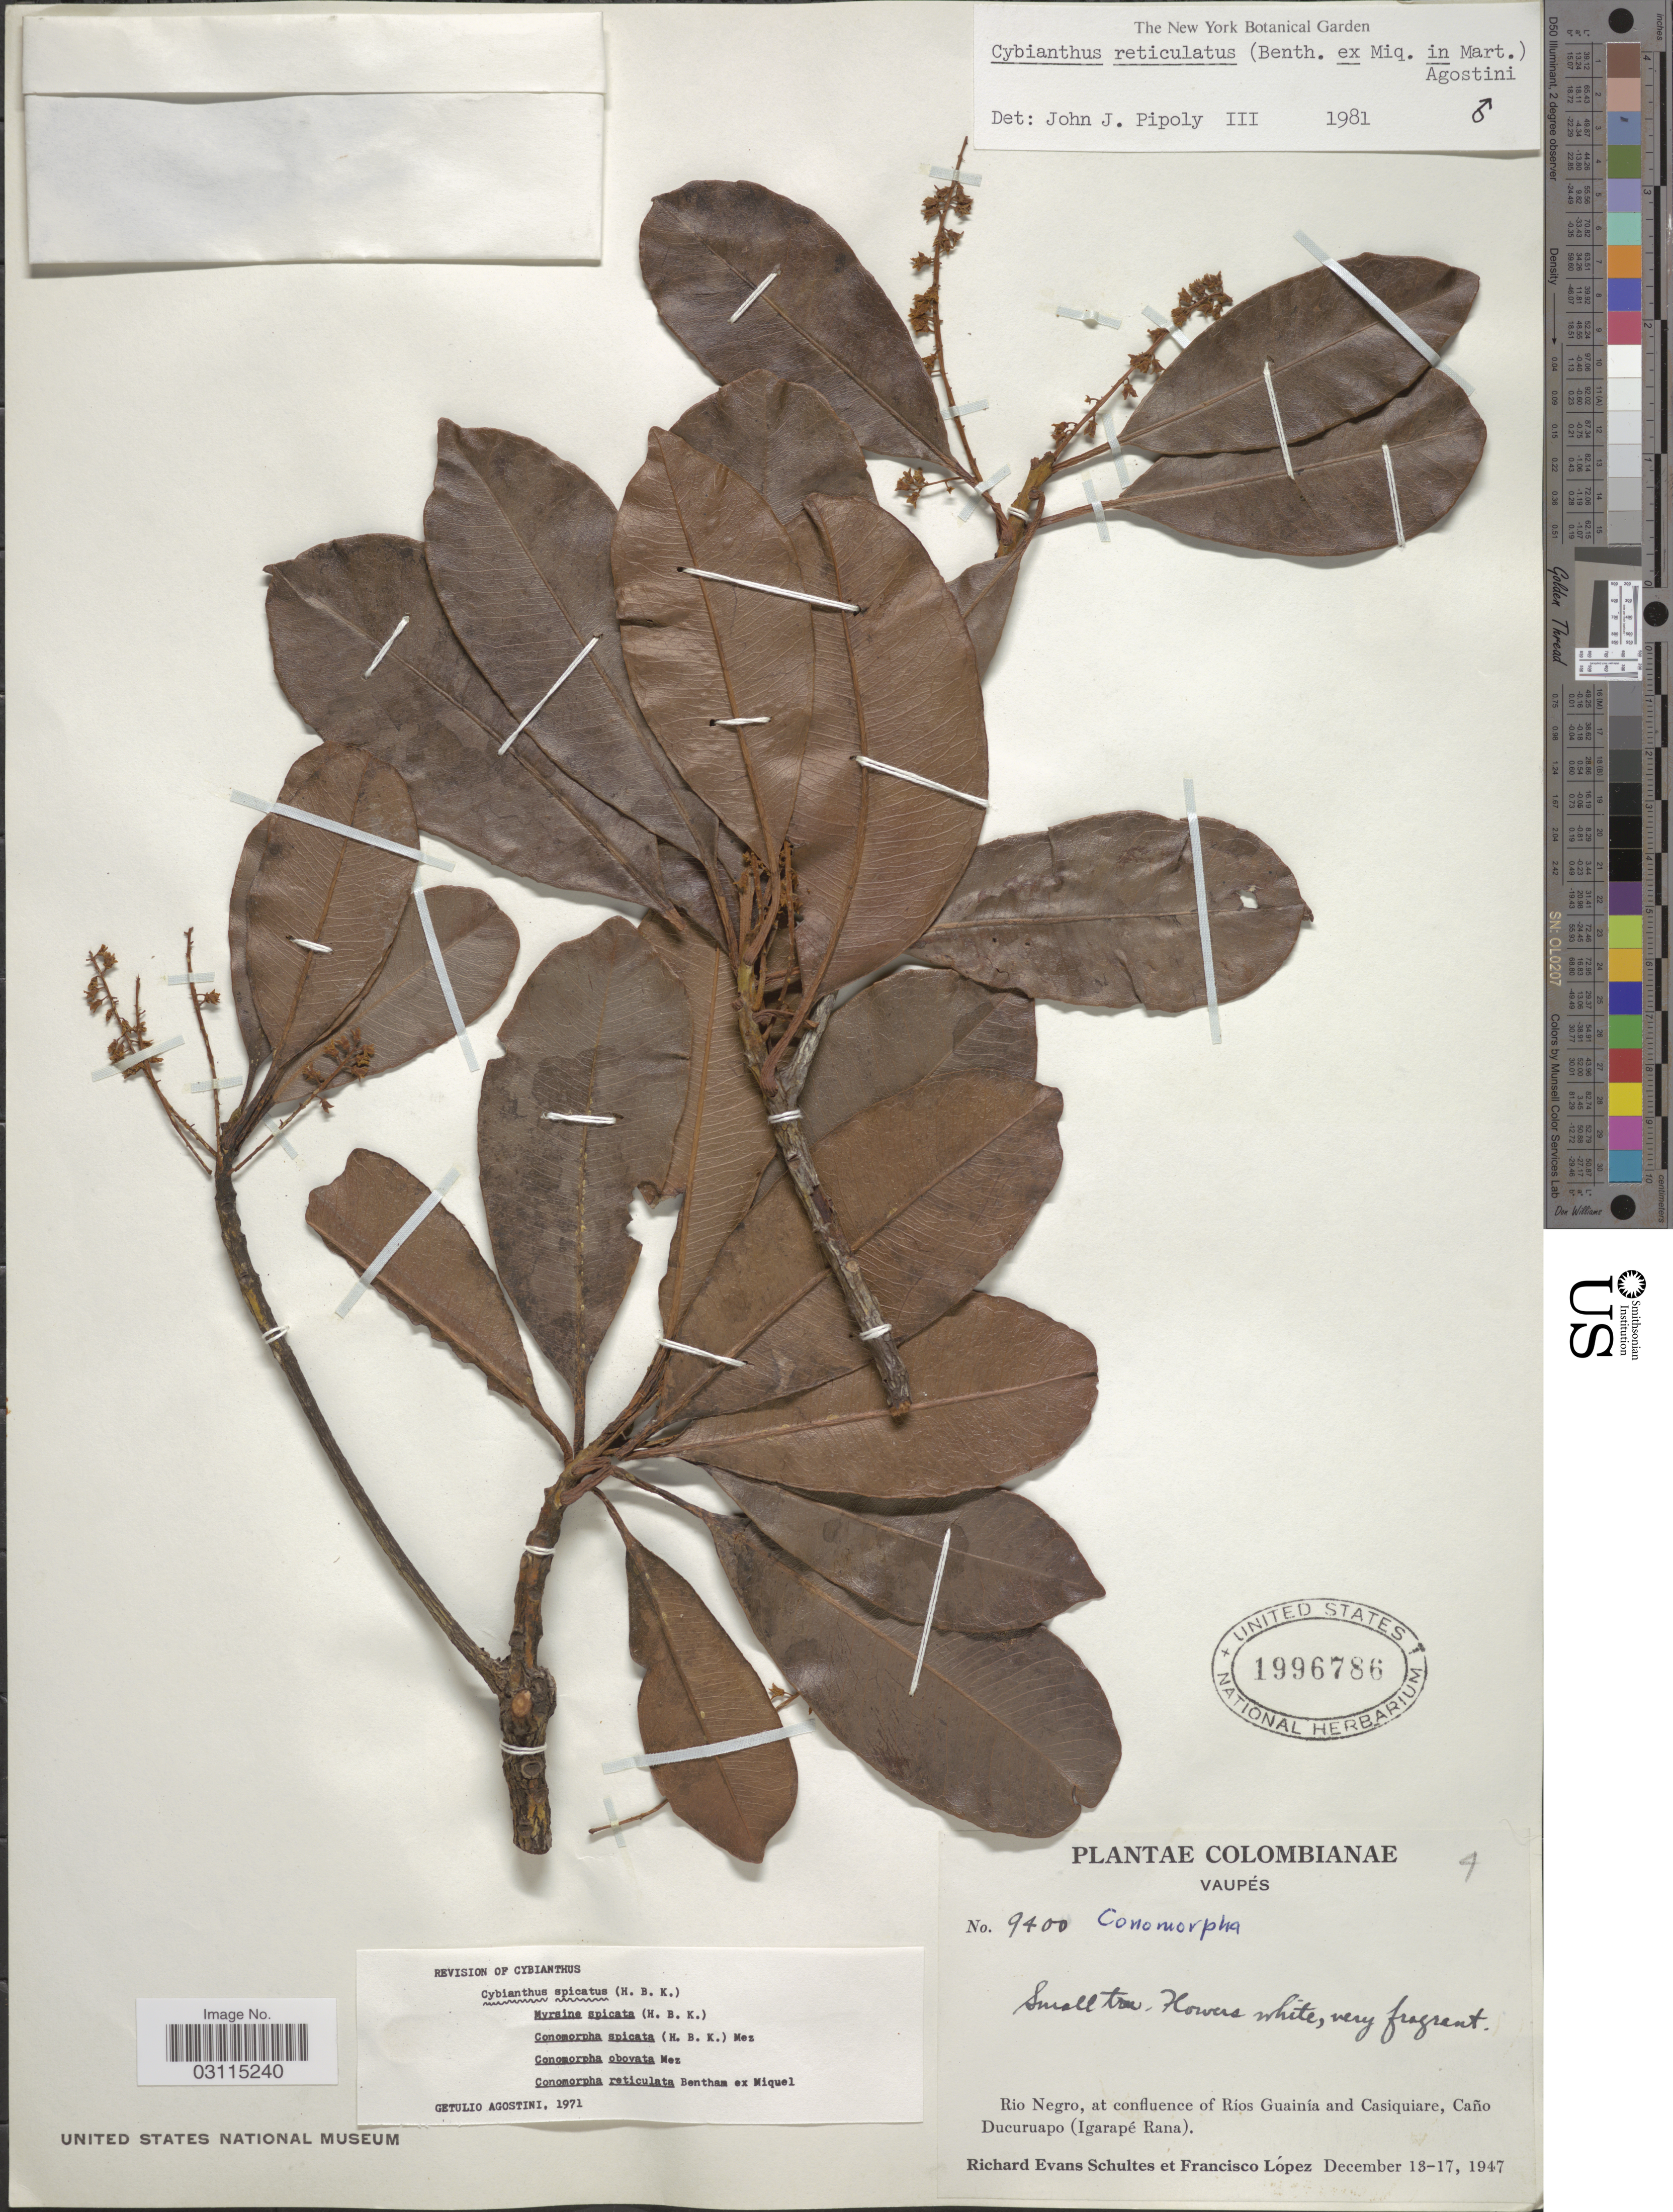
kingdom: Plantae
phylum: Tracheophyta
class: Magnoliopsida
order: Ericales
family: Primulaceae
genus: Cybianthus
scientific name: Cybianthus reticulatus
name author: (Benth. ex Mez) G. Agostini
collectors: R. E. Schultes & F. Lopéz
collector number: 9400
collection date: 1947-12-13/1947-12-17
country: Colombia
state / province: Vaupés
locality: Rio Negro, at confluence of Ríos Guainía and Casiquiare, Caño Ducuruapo (Igarapé Rana).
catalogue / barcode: US 1996786